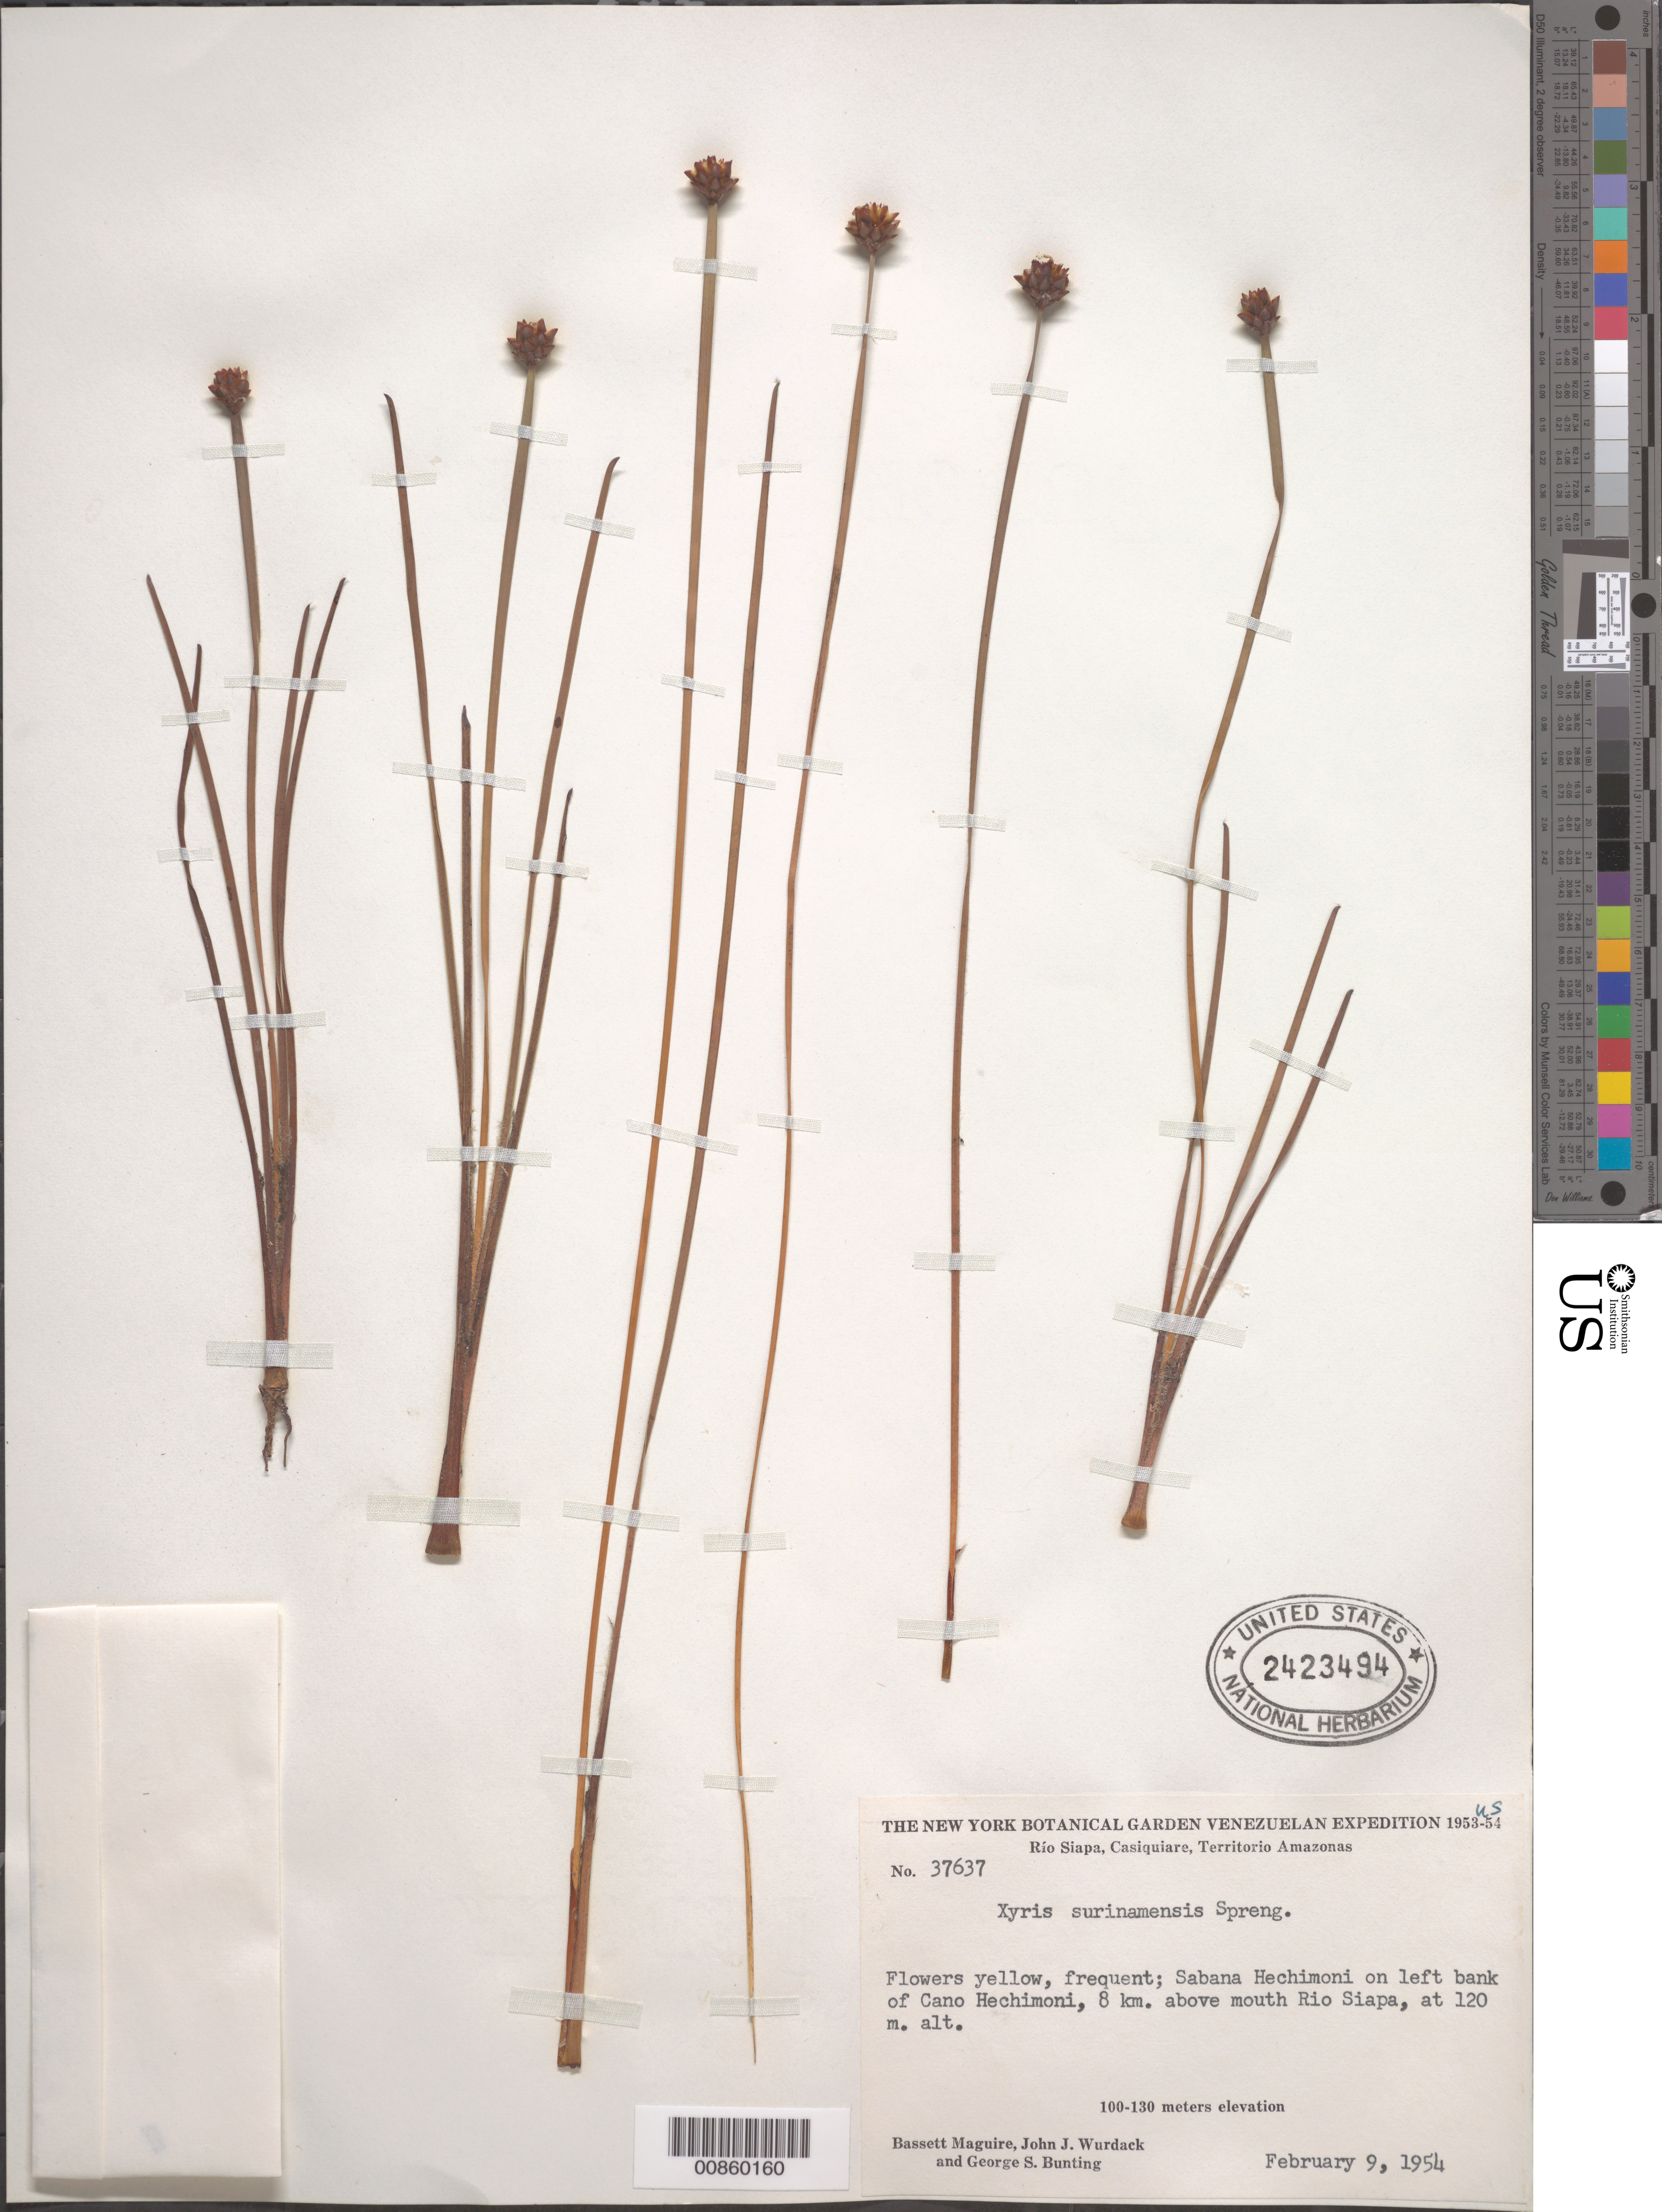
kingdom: Plantae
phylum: Tracheophyta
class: Liliopsida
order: Poales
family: Xyridaceae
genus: Xyris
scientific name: Xyris surinamensis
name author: A. Spreng.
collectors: B. Maguire, J. J. Wurdack & G. S. Bunting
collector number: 37637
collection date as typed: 9-Feb-54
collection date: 1954-02-09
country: Venezuela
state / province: Amazonas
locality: Sabana Hechimoni, 8 km above mouth of Caño Hechimoni; Río Siapa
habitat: Savanna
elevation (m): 120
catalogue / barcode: US 2423494